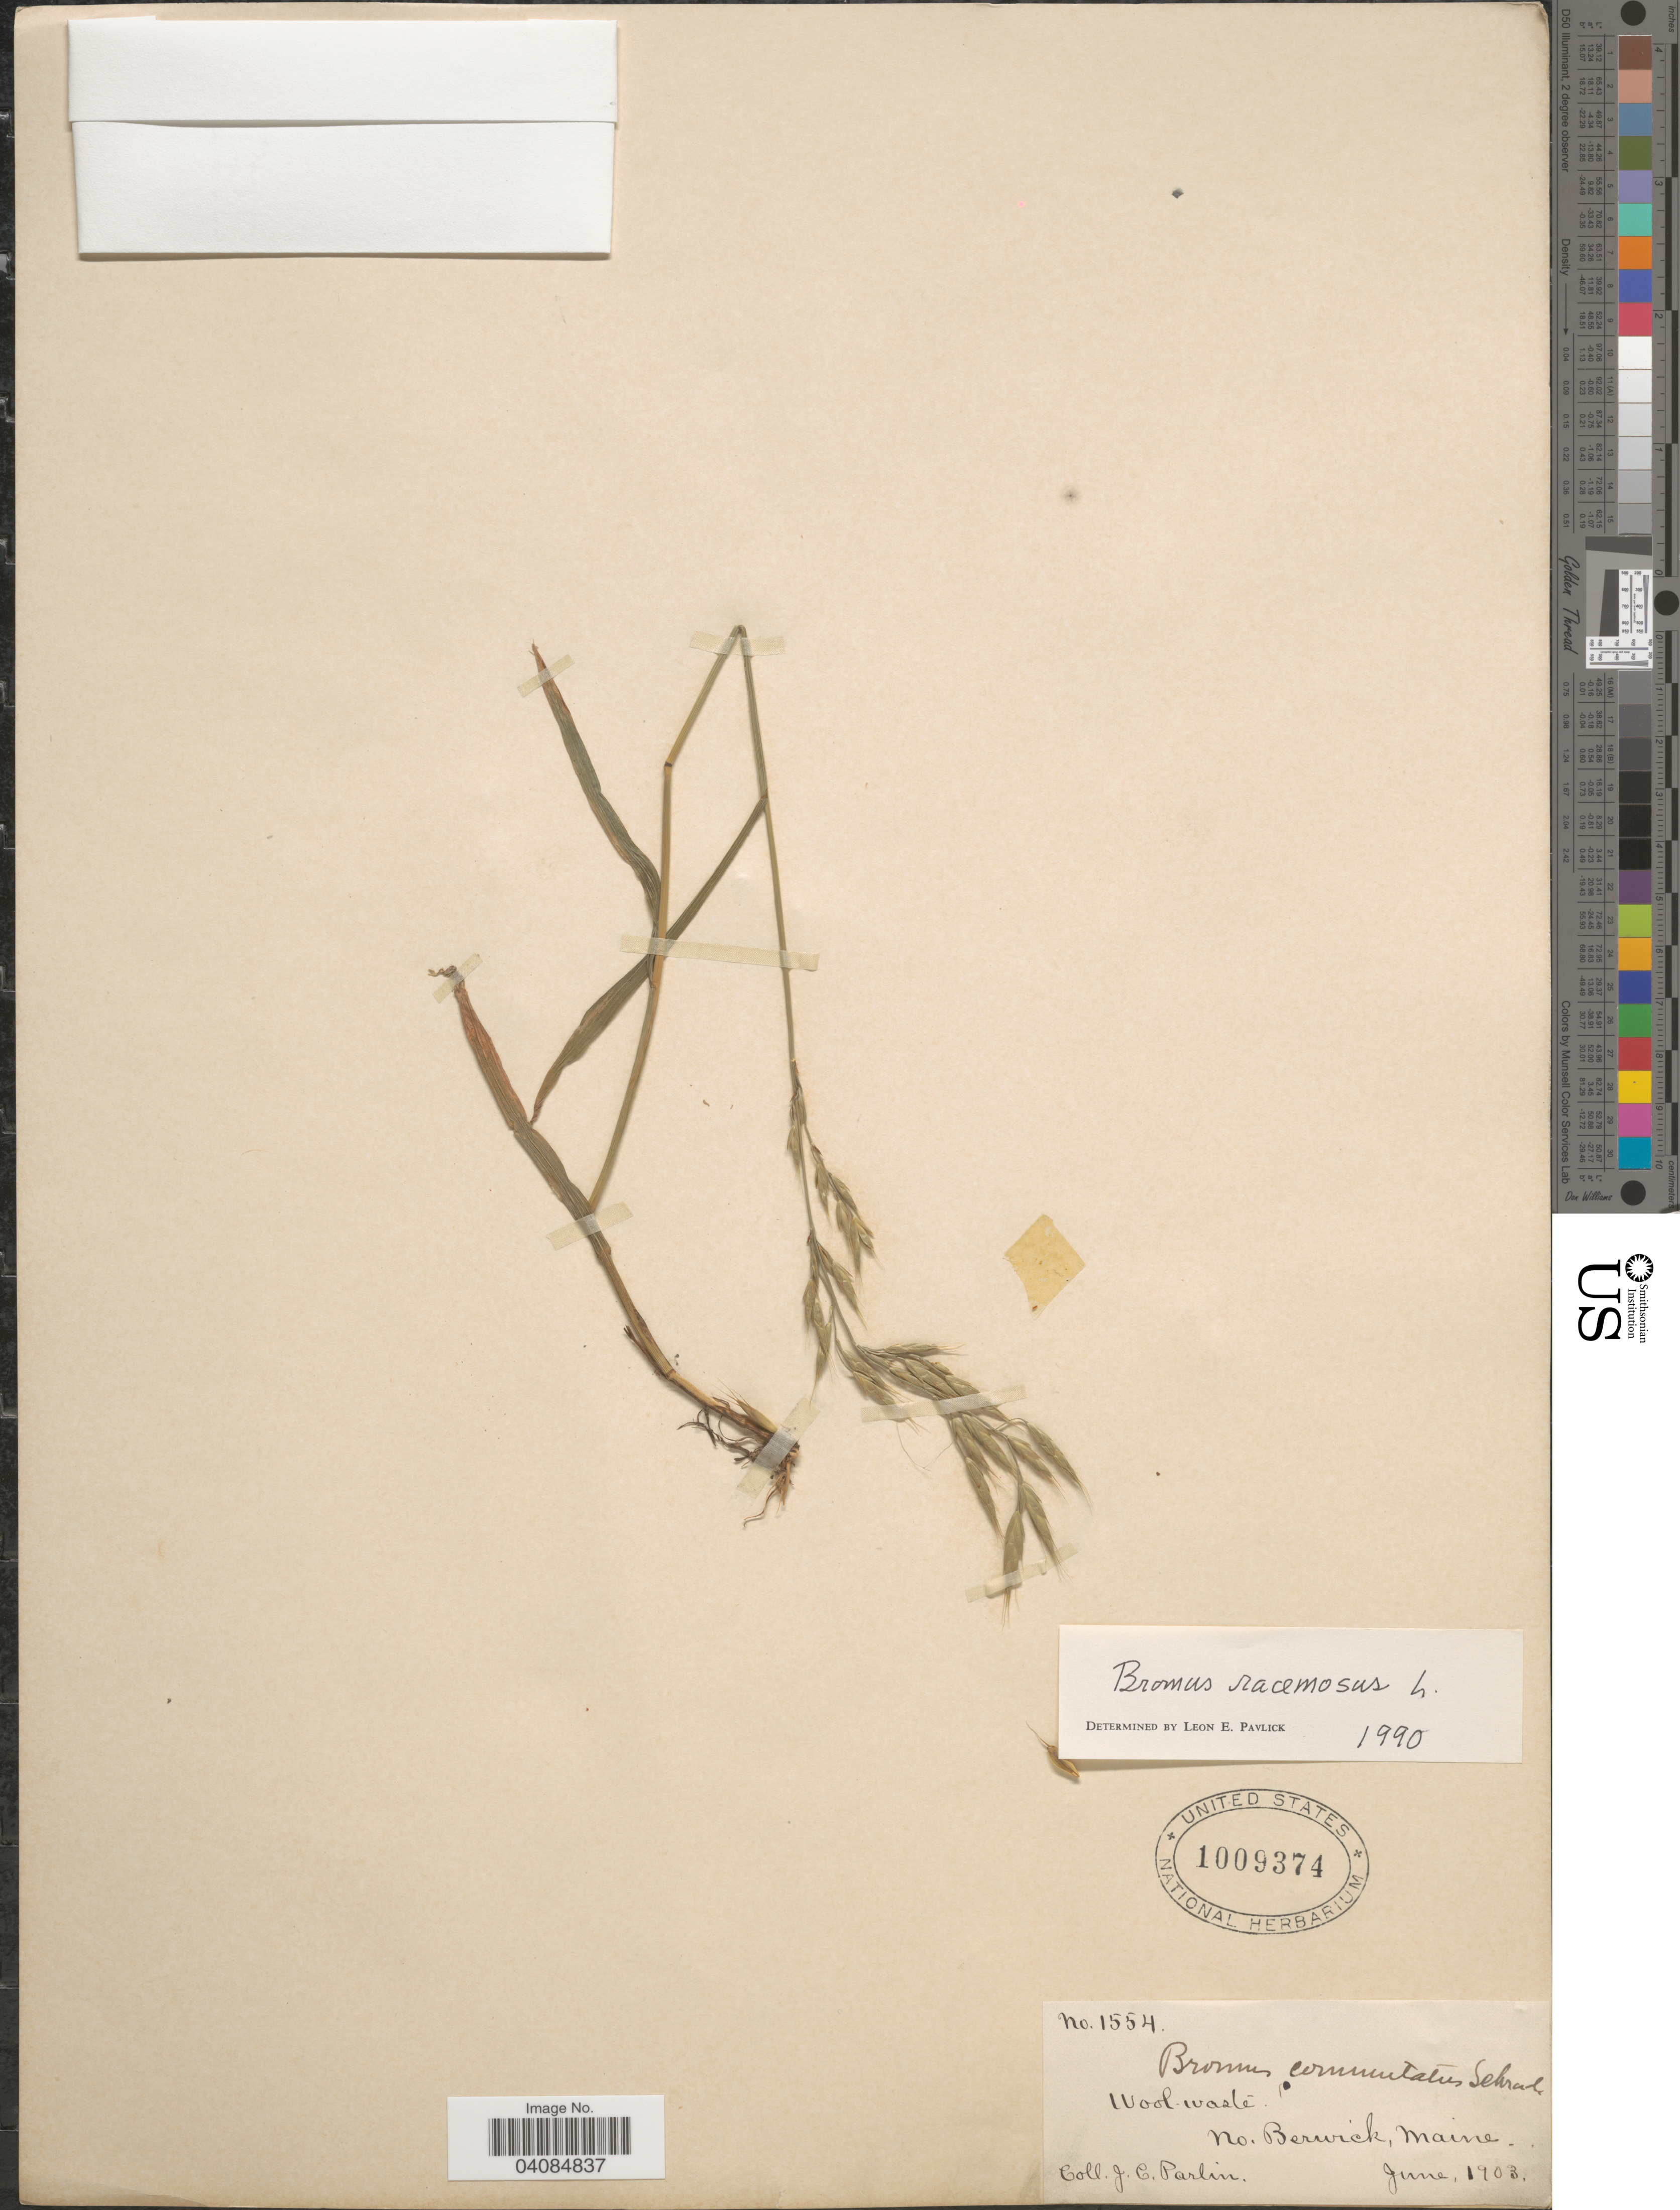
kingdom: Plantae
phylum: Tracheophyta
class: Liliopsida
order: Poales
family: Poaceae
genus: Bromus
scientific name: Bromus racemosus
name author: L.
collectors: J. Parlin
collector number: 1554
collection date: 1903-06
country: United States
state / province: Maine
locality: Wool-waste. No. Berwick.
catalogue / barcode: US 1009374